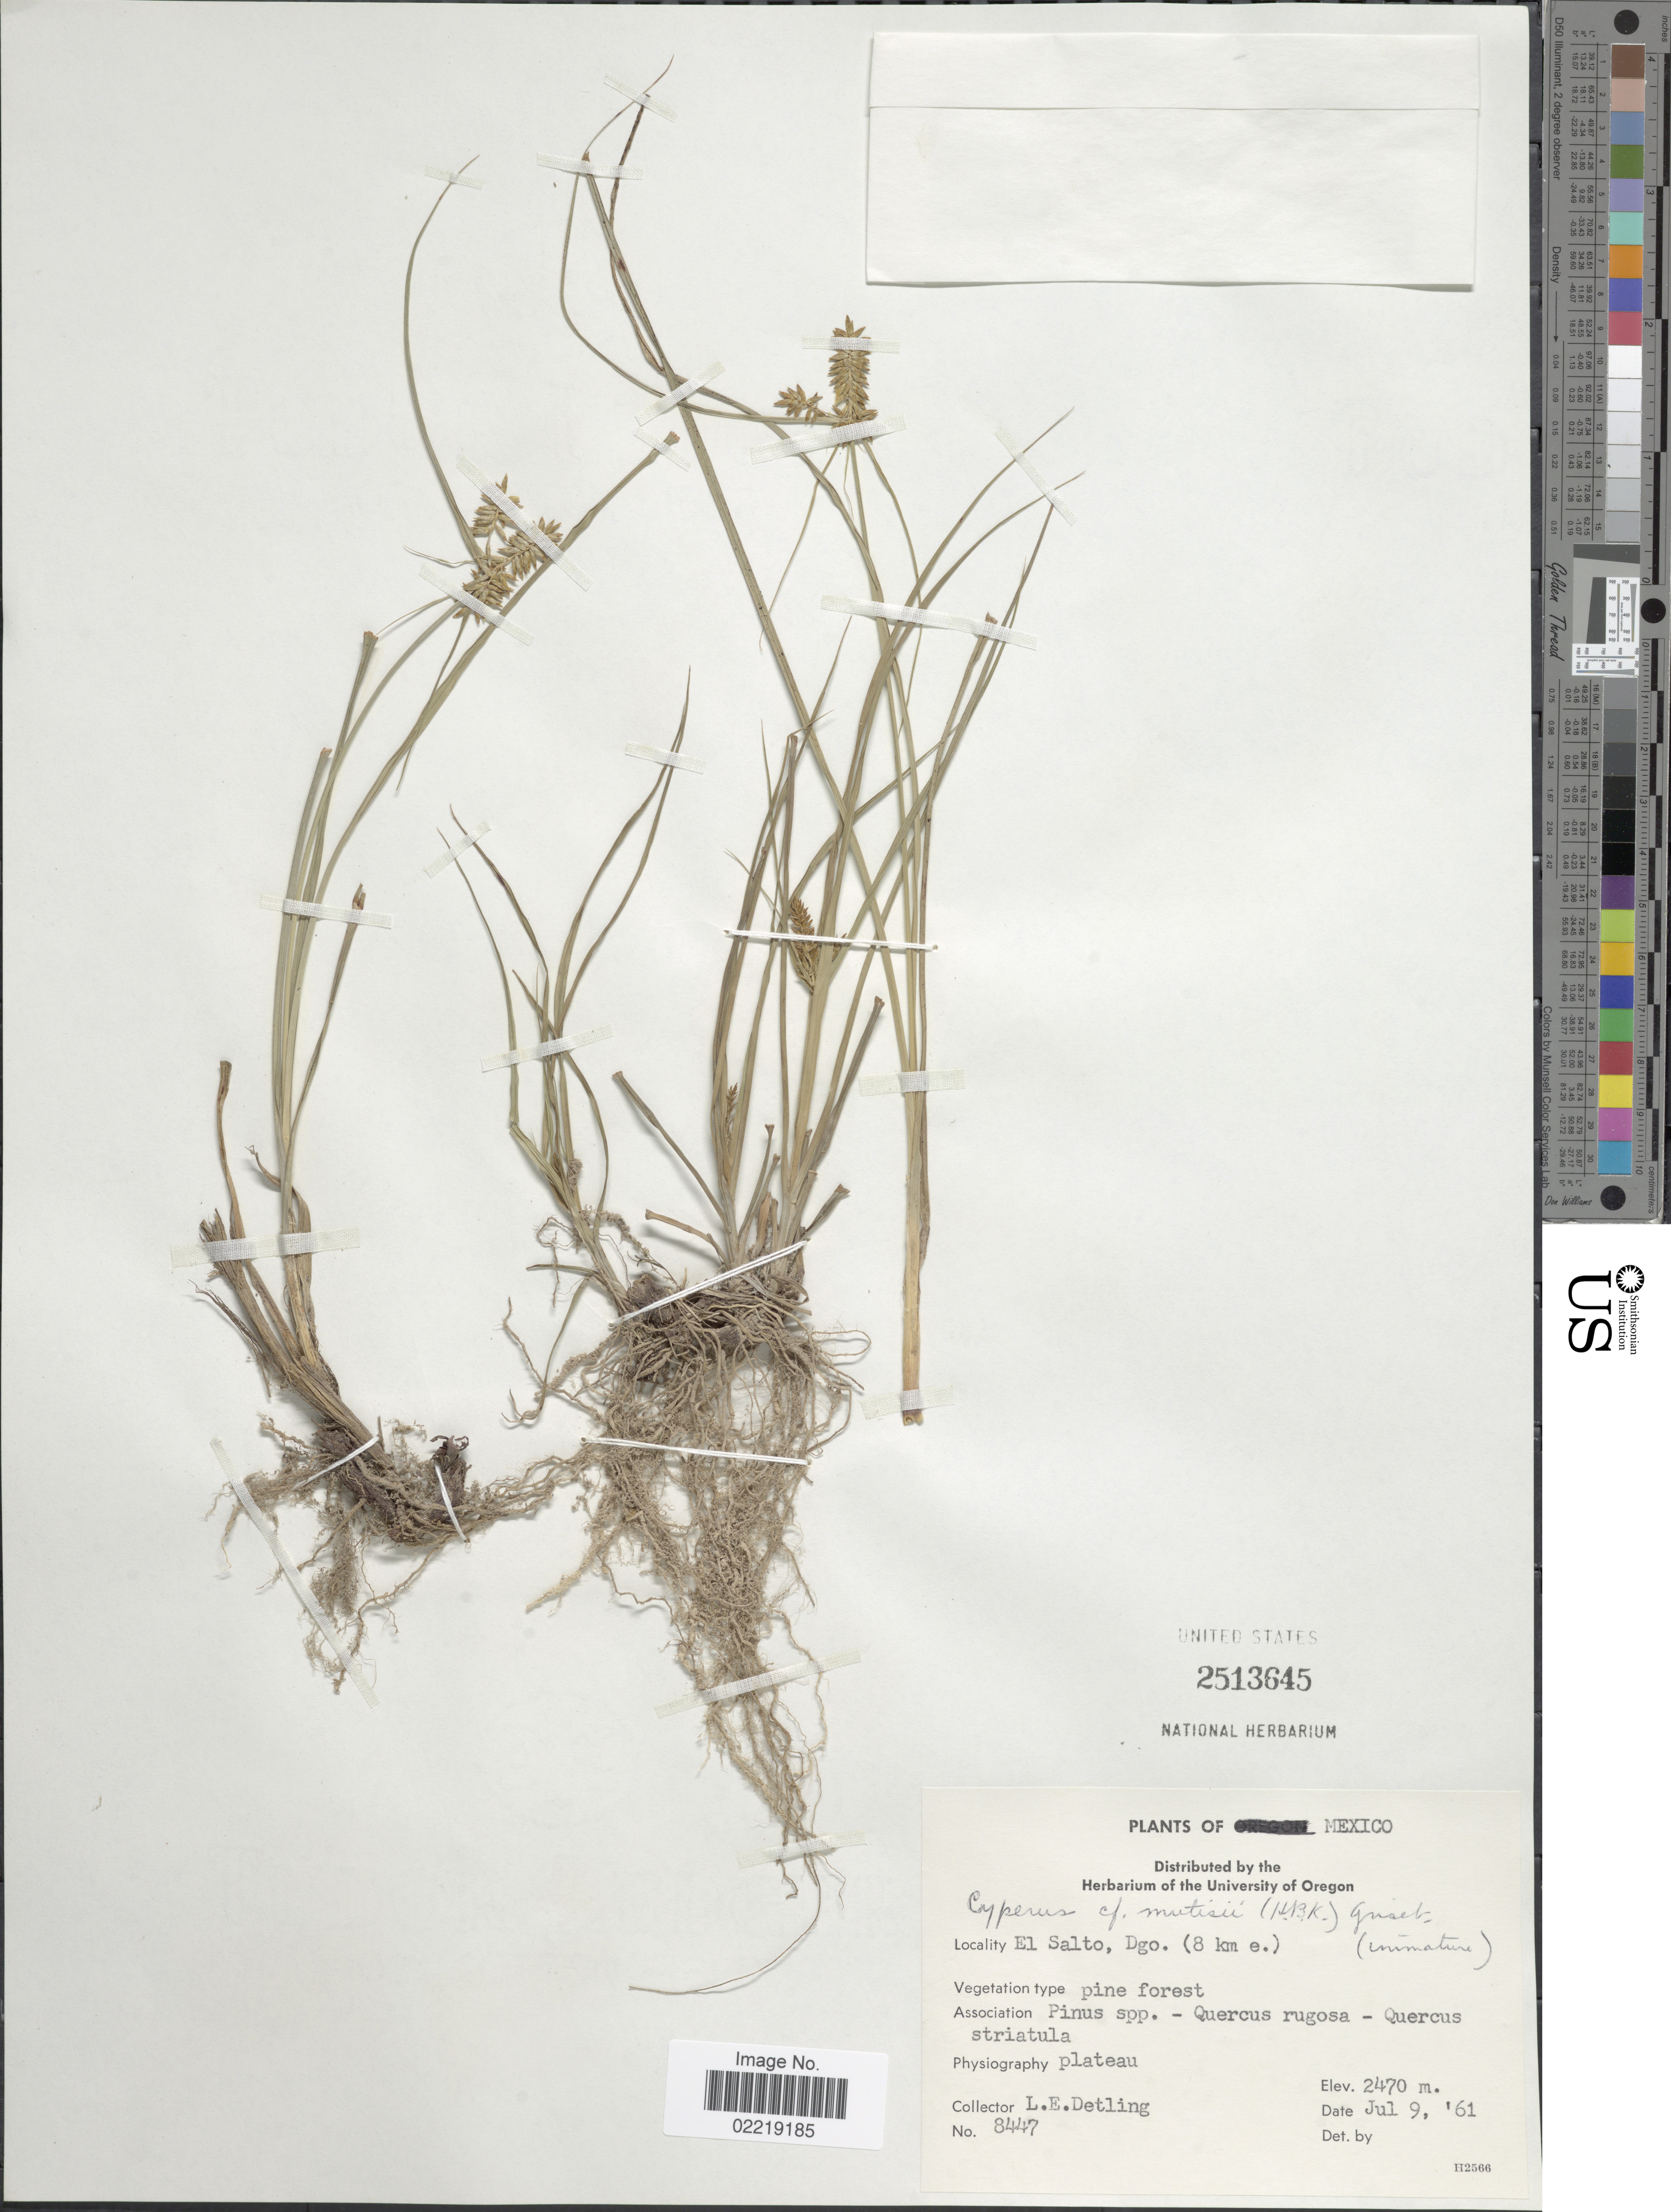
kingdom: Plantae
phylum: Tracheophyta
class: Liliopsida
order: Poales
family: Cyperaceae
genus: Cyperus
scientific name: Cyperus mutisii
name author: (Kunth) Andersson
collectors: L. E. Detling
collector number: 8447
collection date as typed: Transcribed d/m/y: 9/7/61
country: Mexico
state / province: Durango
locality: El Salto, Dgo. (8 km e.)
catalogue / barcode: US 2513645